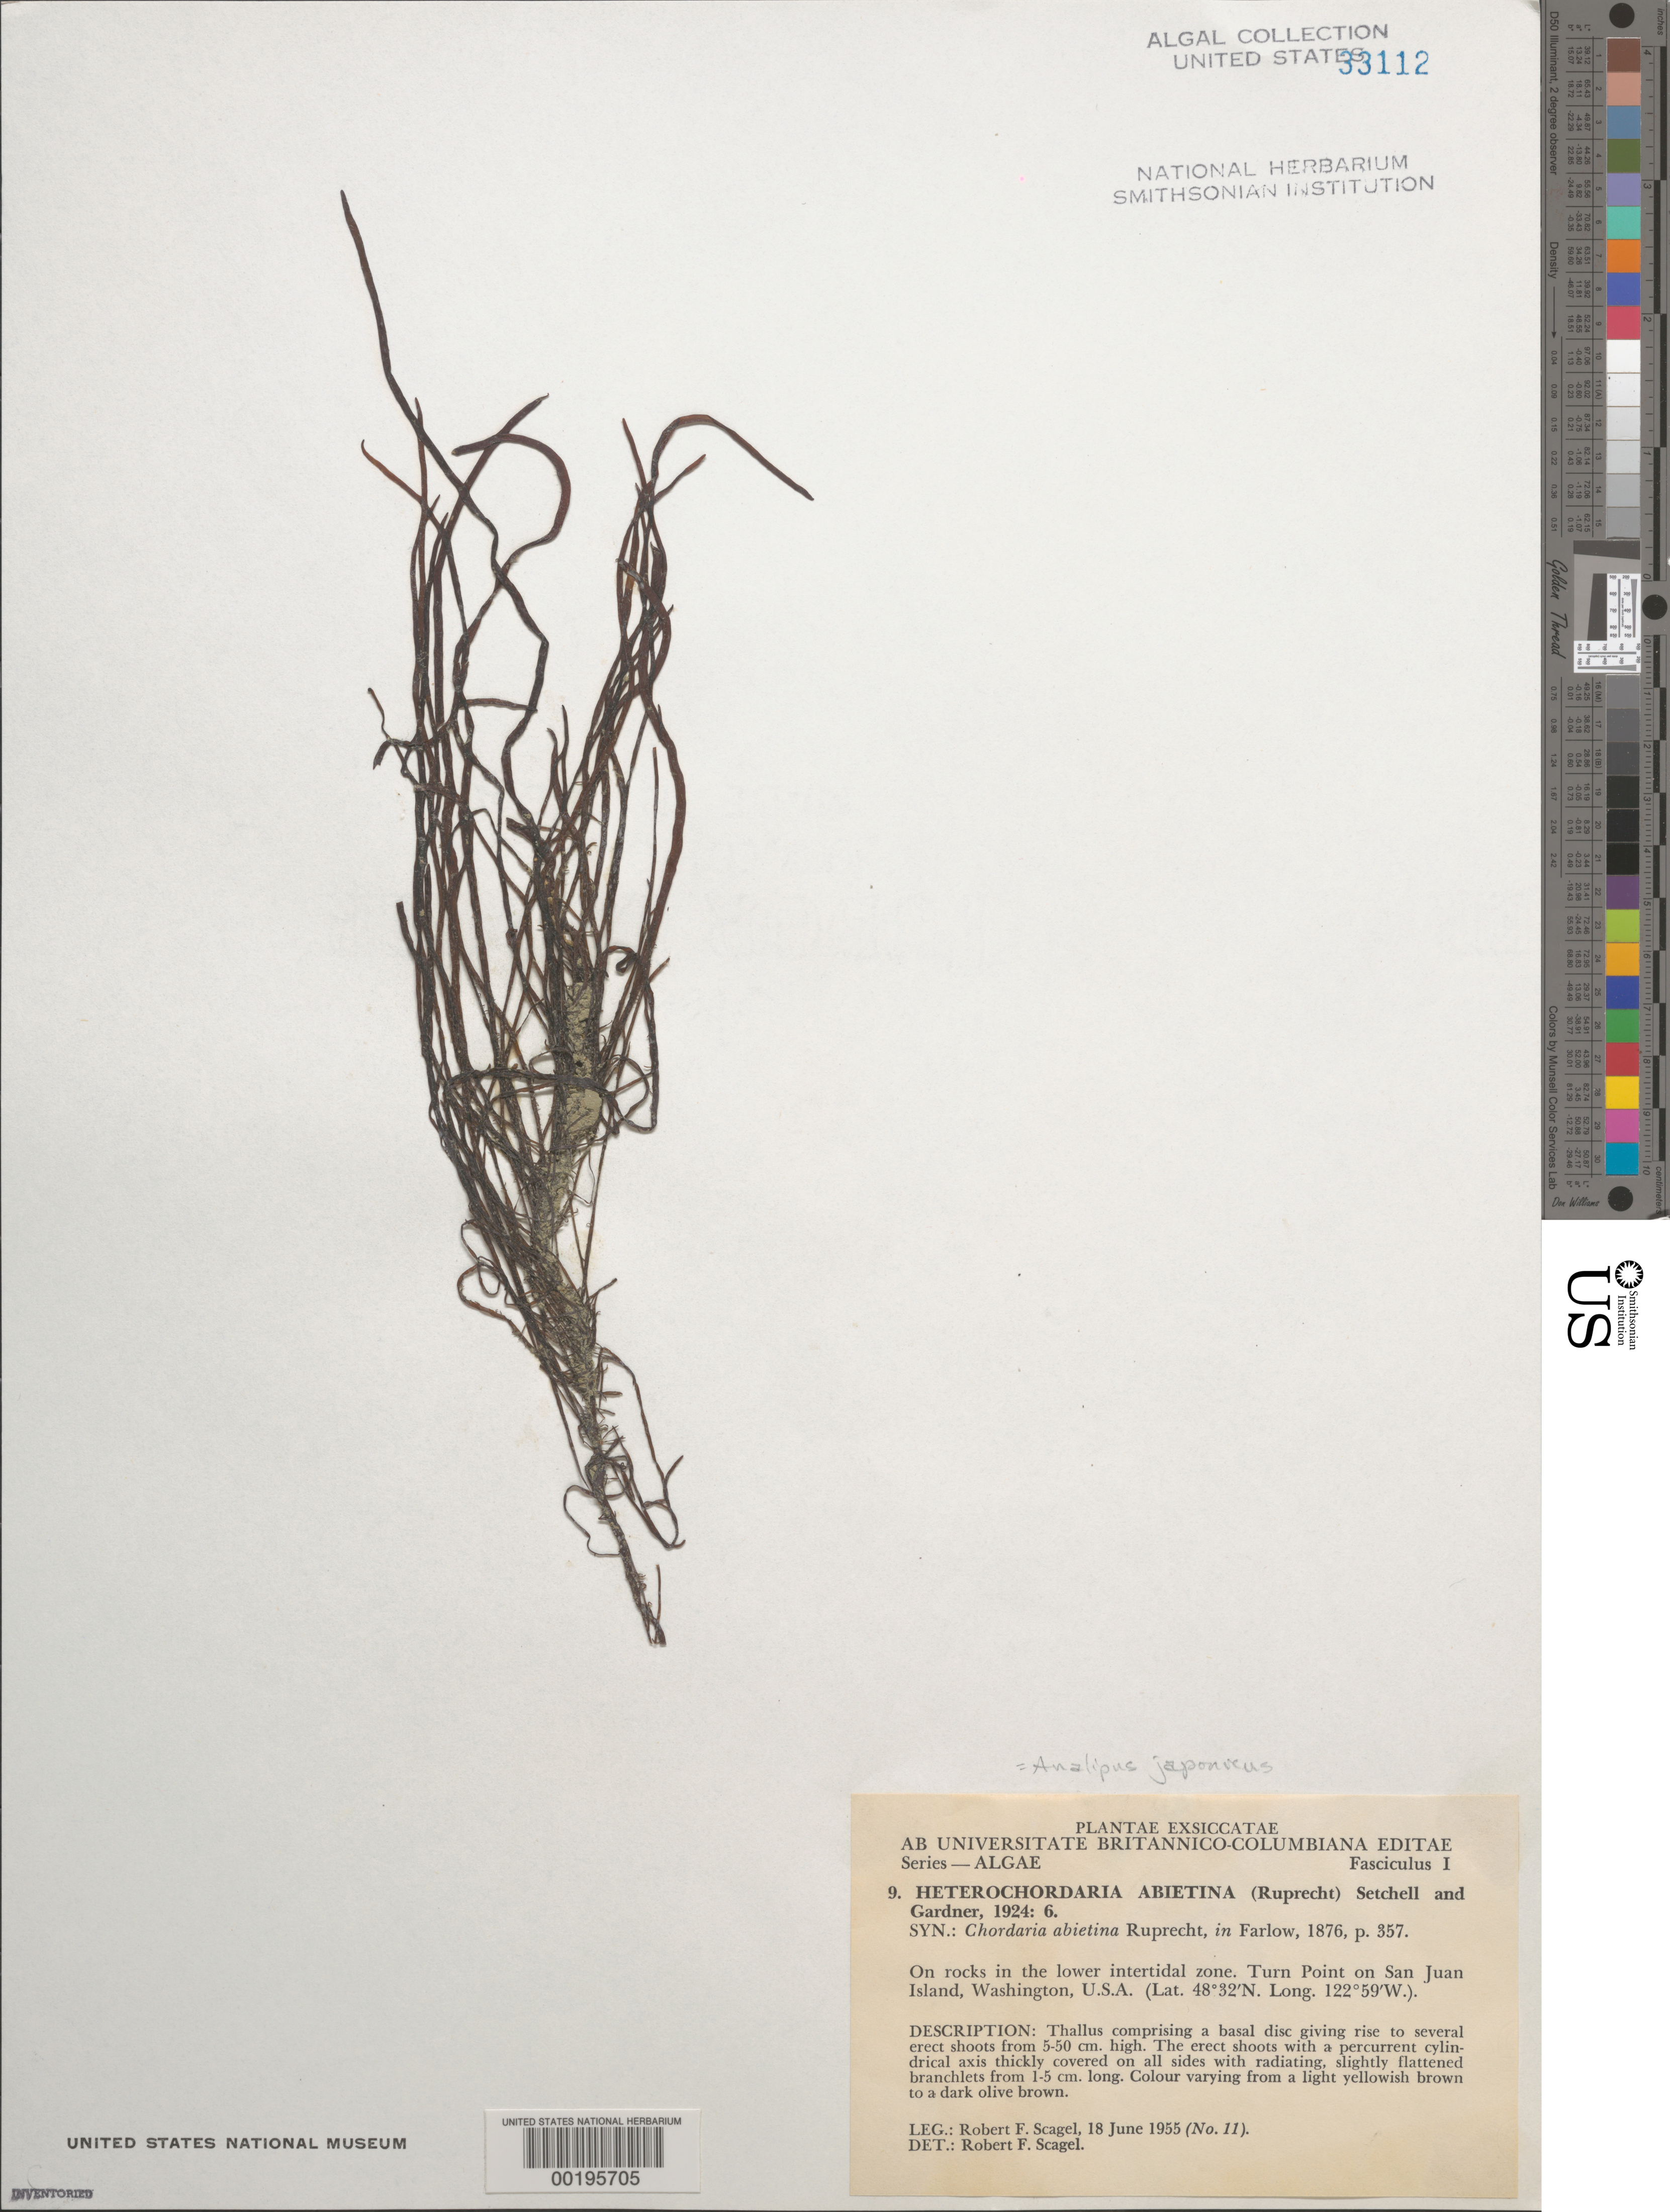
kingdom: Chromista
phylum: Ochrophyta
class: Phaeophyceae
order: Ectocarpales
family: Chordariaceae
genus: Analipus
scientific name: Analipus japonicus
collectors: R. F. Scagel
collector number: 11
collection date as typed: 18 Jun 1955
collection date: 1955-06-18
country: United States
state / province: Washington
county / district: San Juan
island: San Juan Island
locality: Turn Point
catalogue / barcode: US 33112